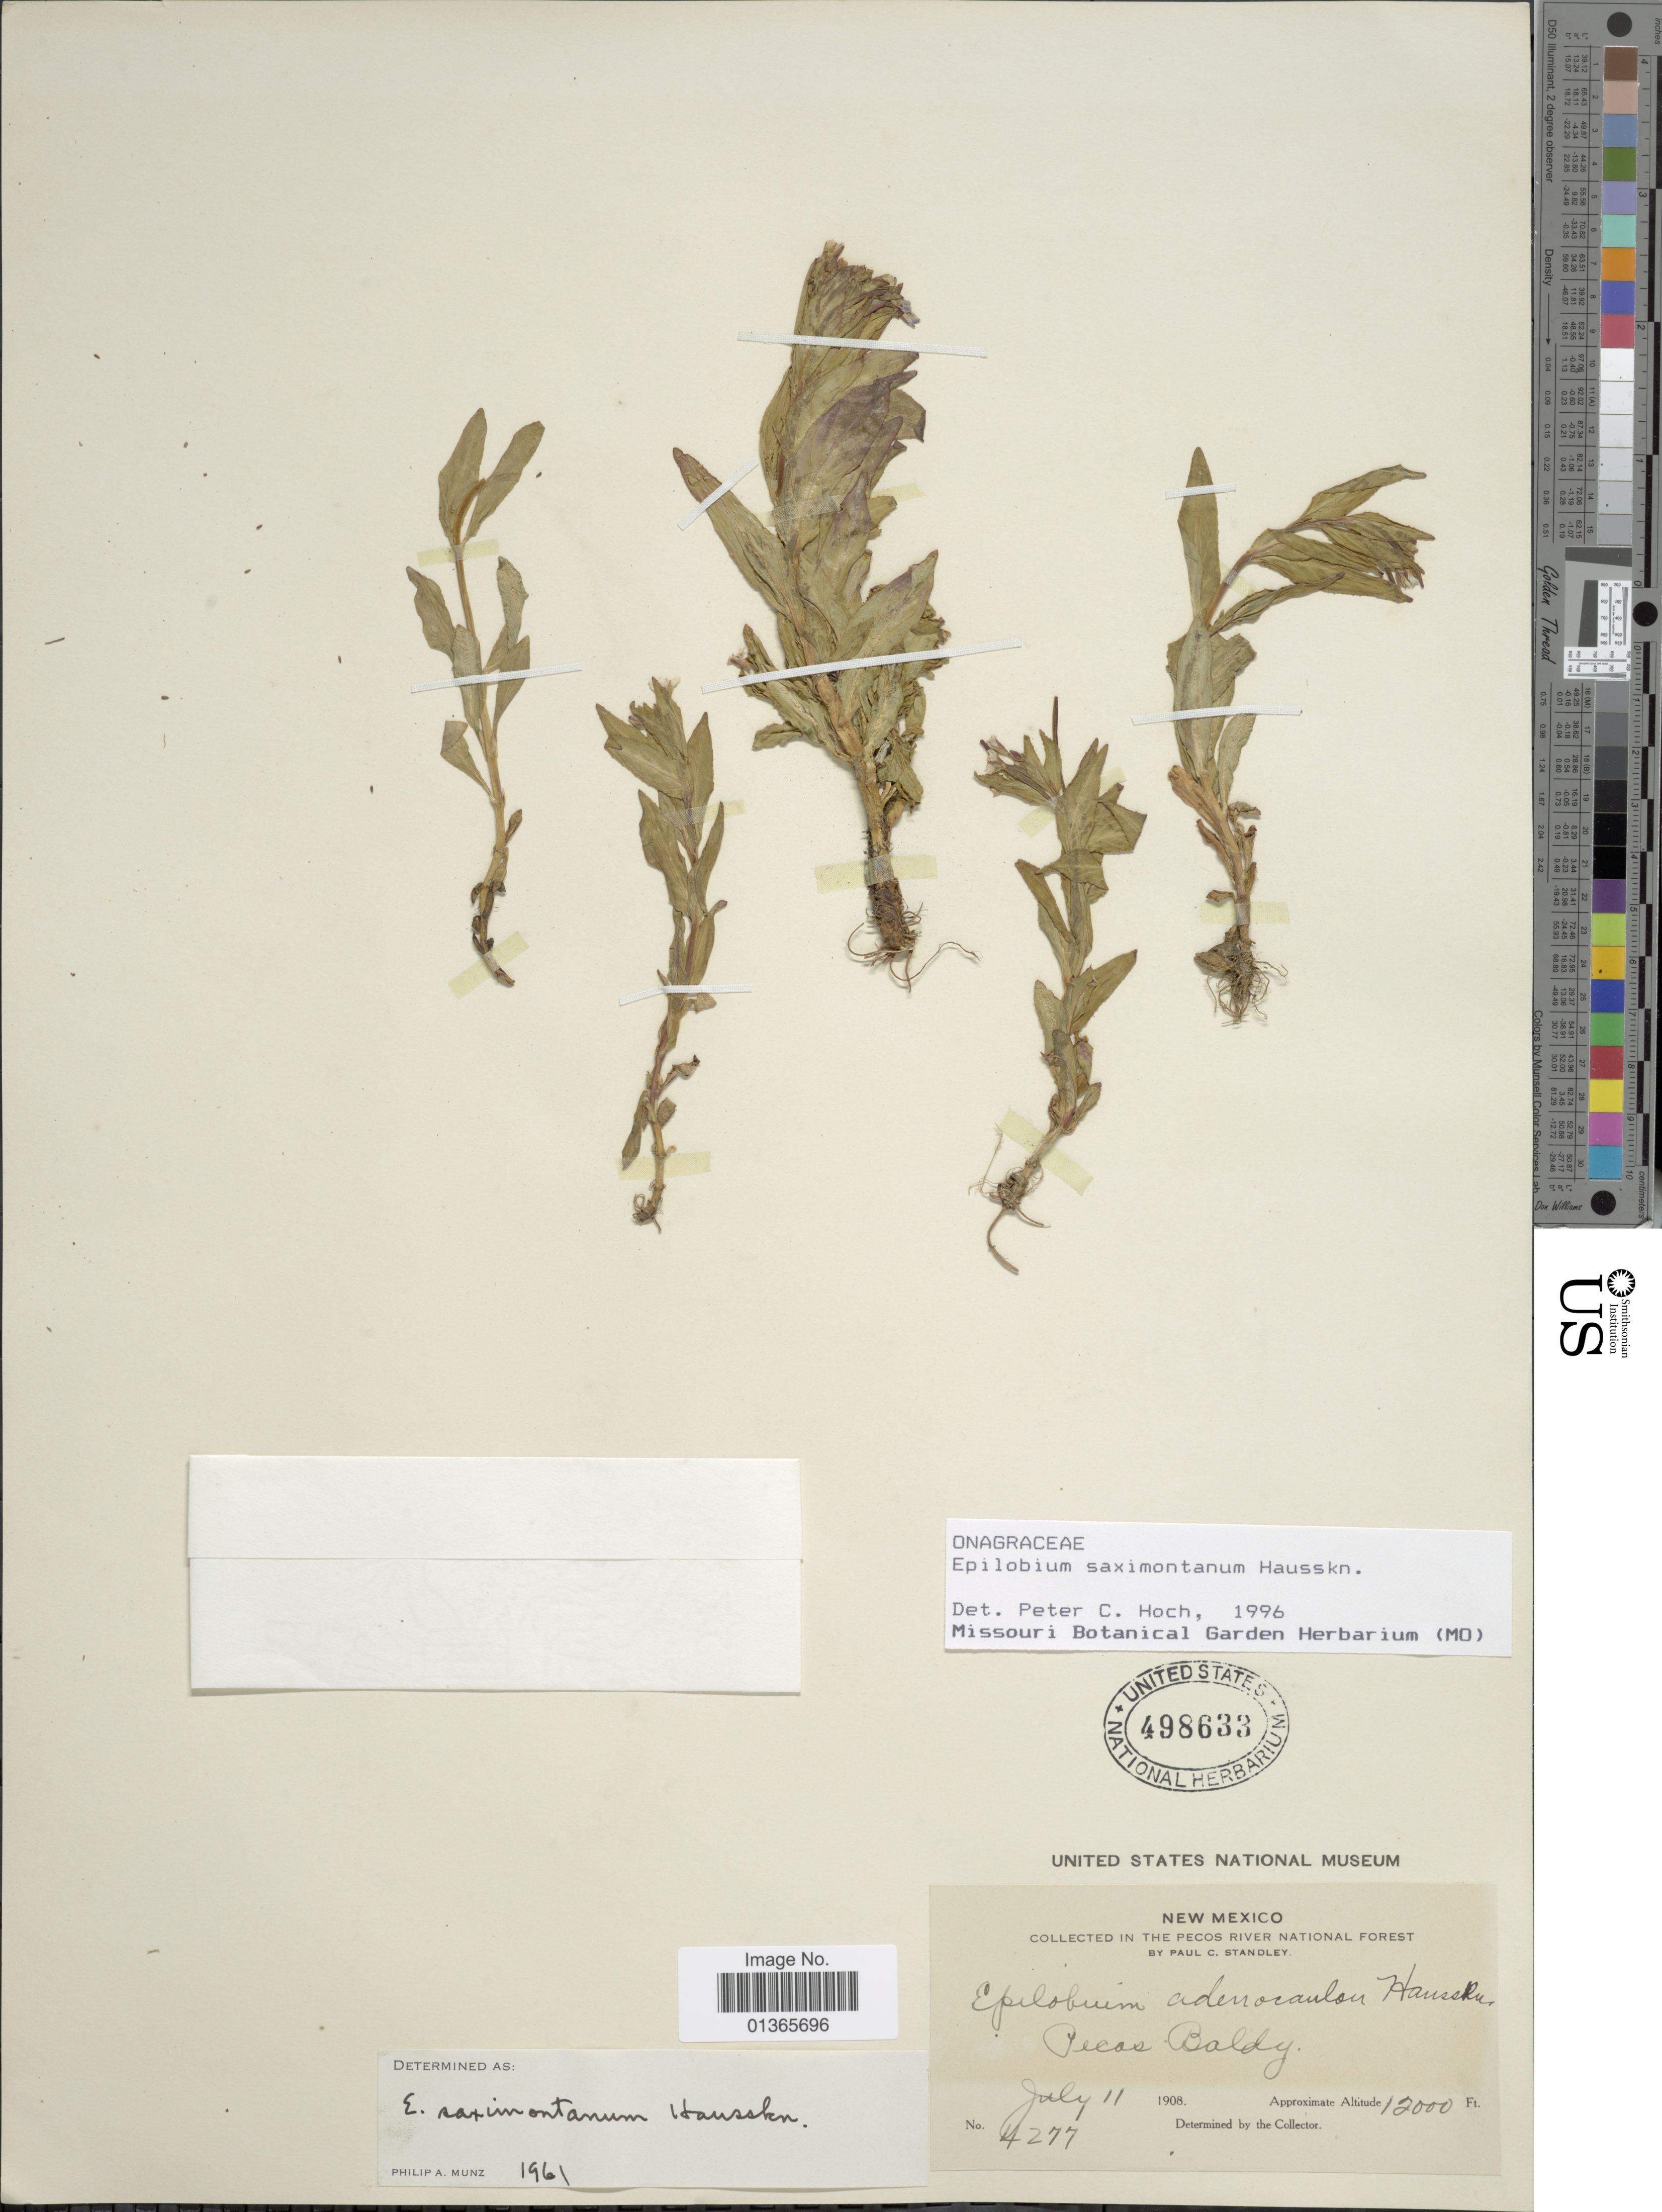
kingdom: Plantae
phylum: Tracheophyta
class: Magnoliopsida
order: Myrtales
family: Onagraceae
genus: Epilobium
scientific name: Epilobium saximontanum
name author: Hausskn.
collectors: P. C. Standley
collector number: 4277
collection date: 1908-07-11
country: United States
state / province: New Mexico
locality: Pecos River National Forest. Pecas Baldy.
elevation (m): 3658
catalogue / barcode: US 498633